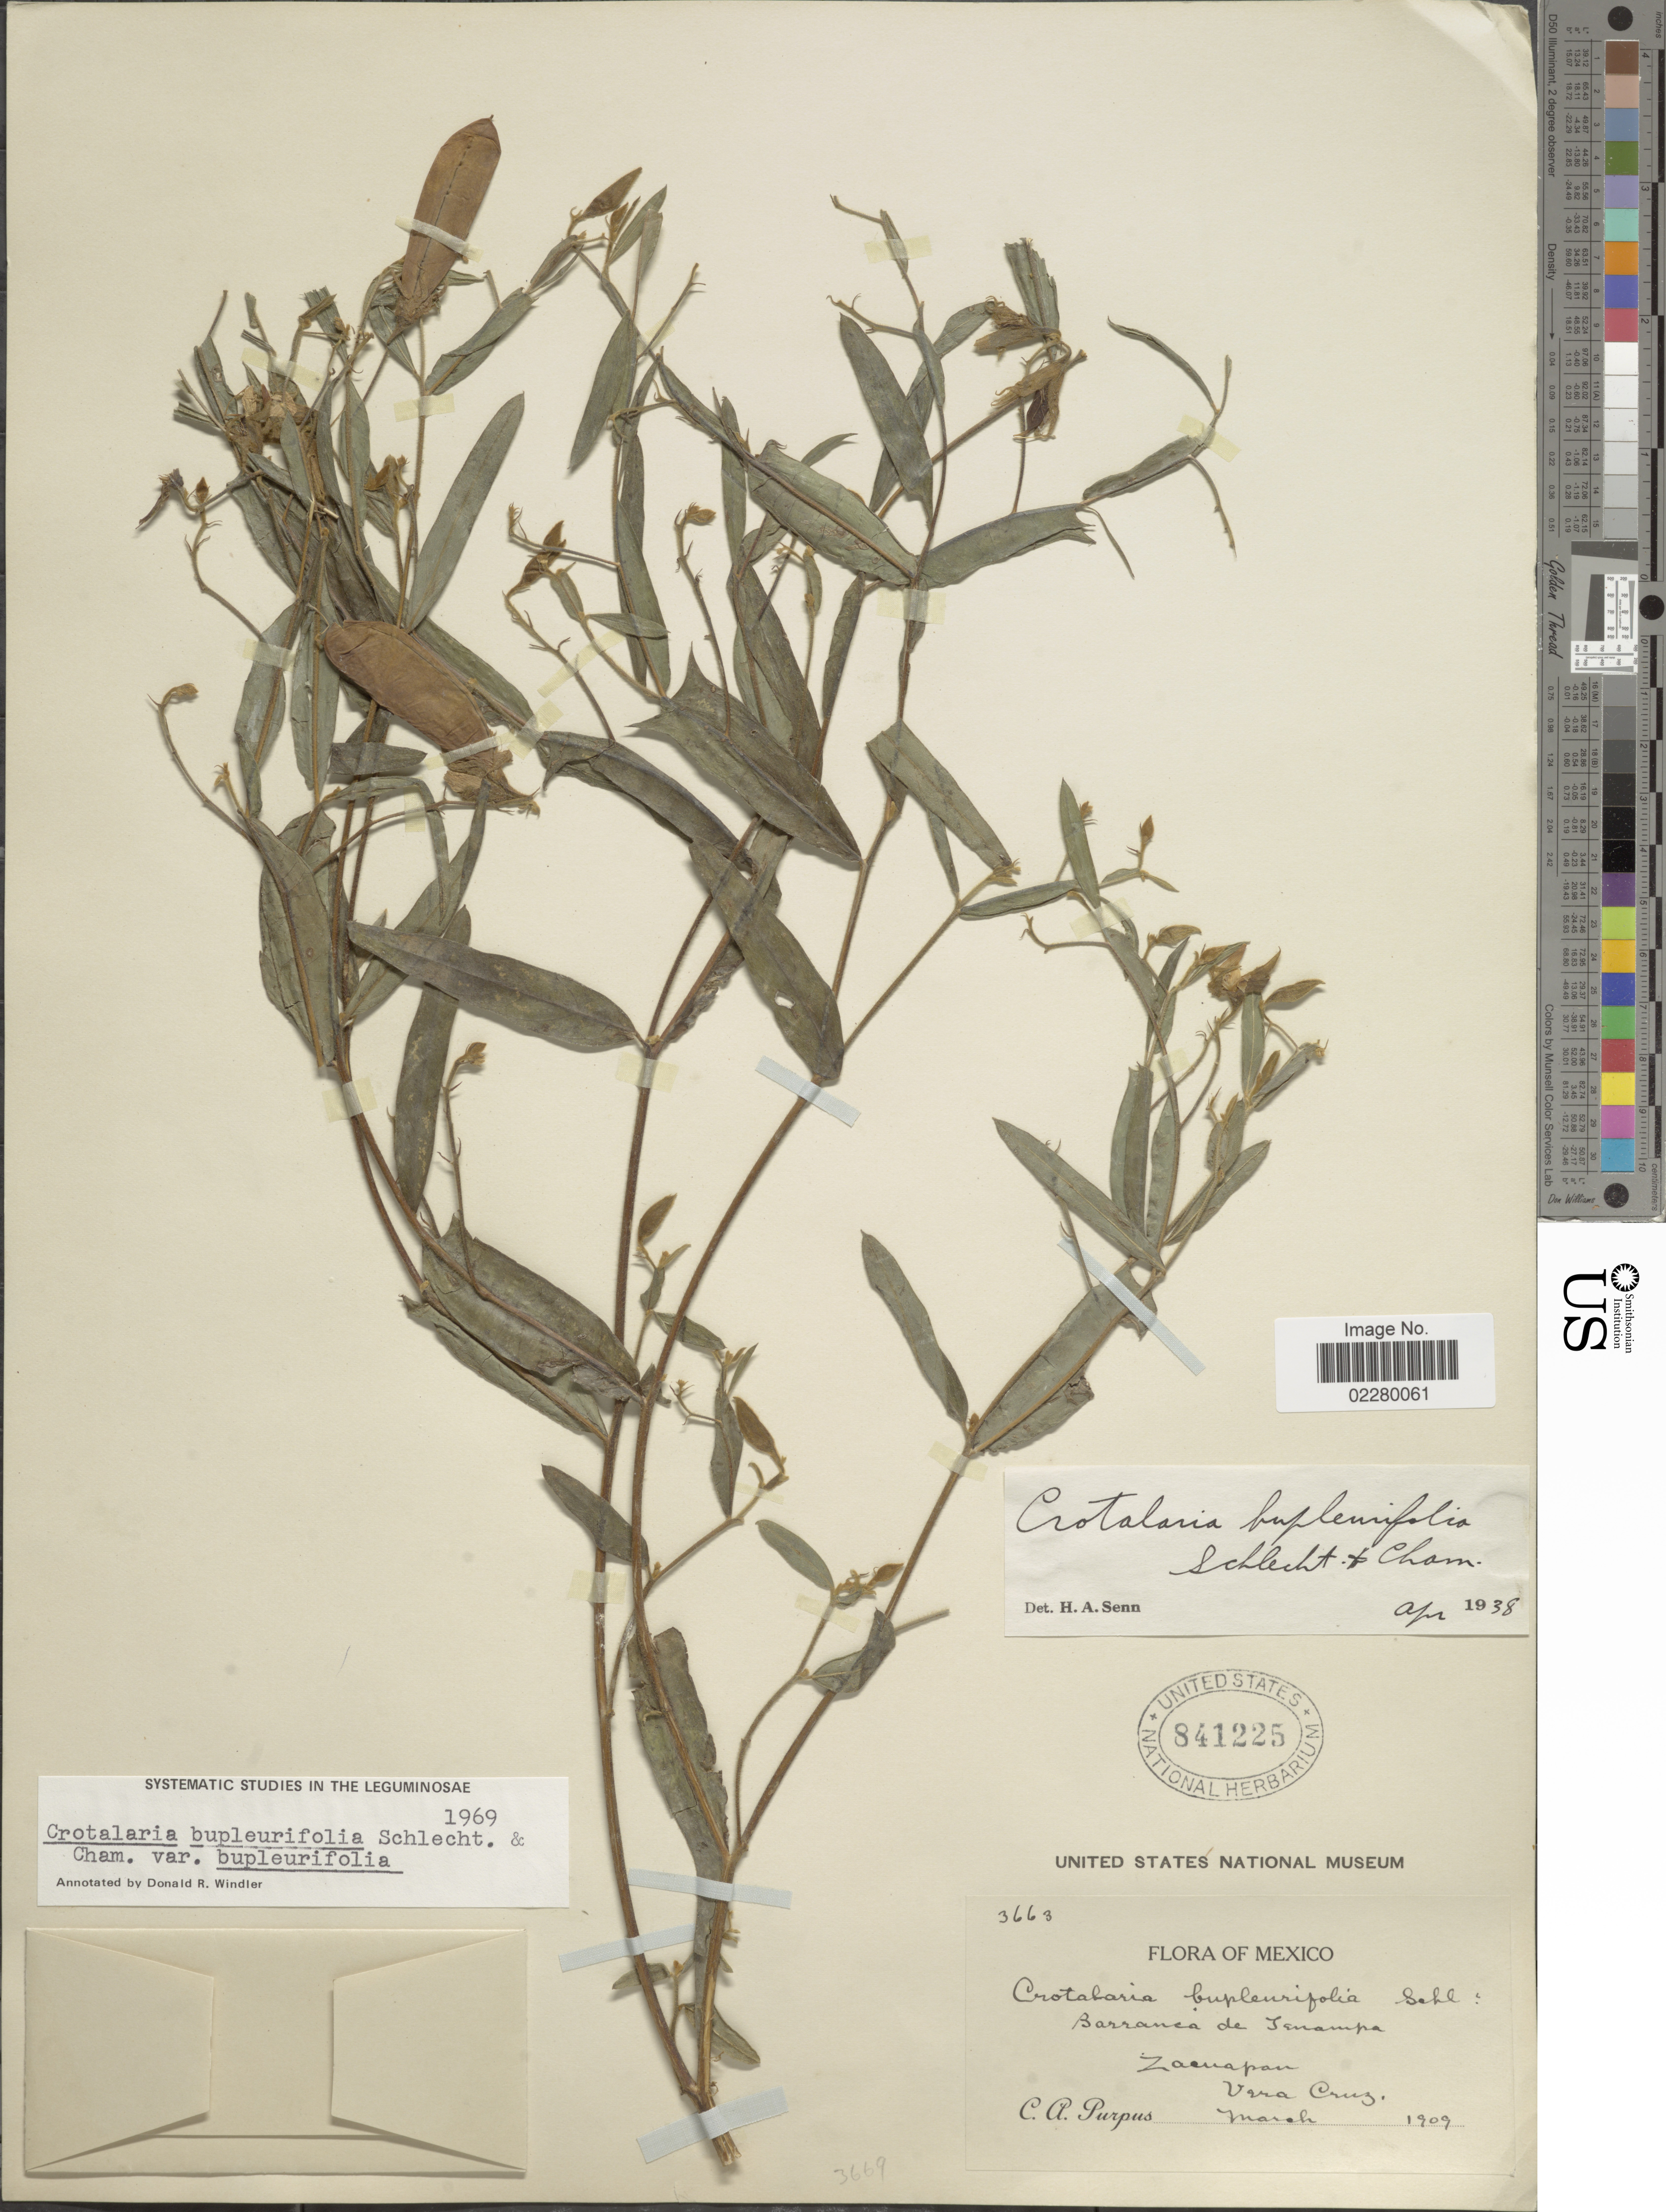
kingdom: Plantae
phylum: Tracheophyta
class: Magnoliopsida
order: Fabales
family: Fabaceae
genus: Crotalaria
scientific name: Crotalaria bupleurifolia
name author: Schltdl. & Cham.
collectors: C. A. Purpus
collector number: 3663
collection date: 1909-03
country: Mexico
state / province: Veracruz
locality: Barranca de Tenampa, Zacuapan, Vera Cruz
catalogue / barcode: US 841225